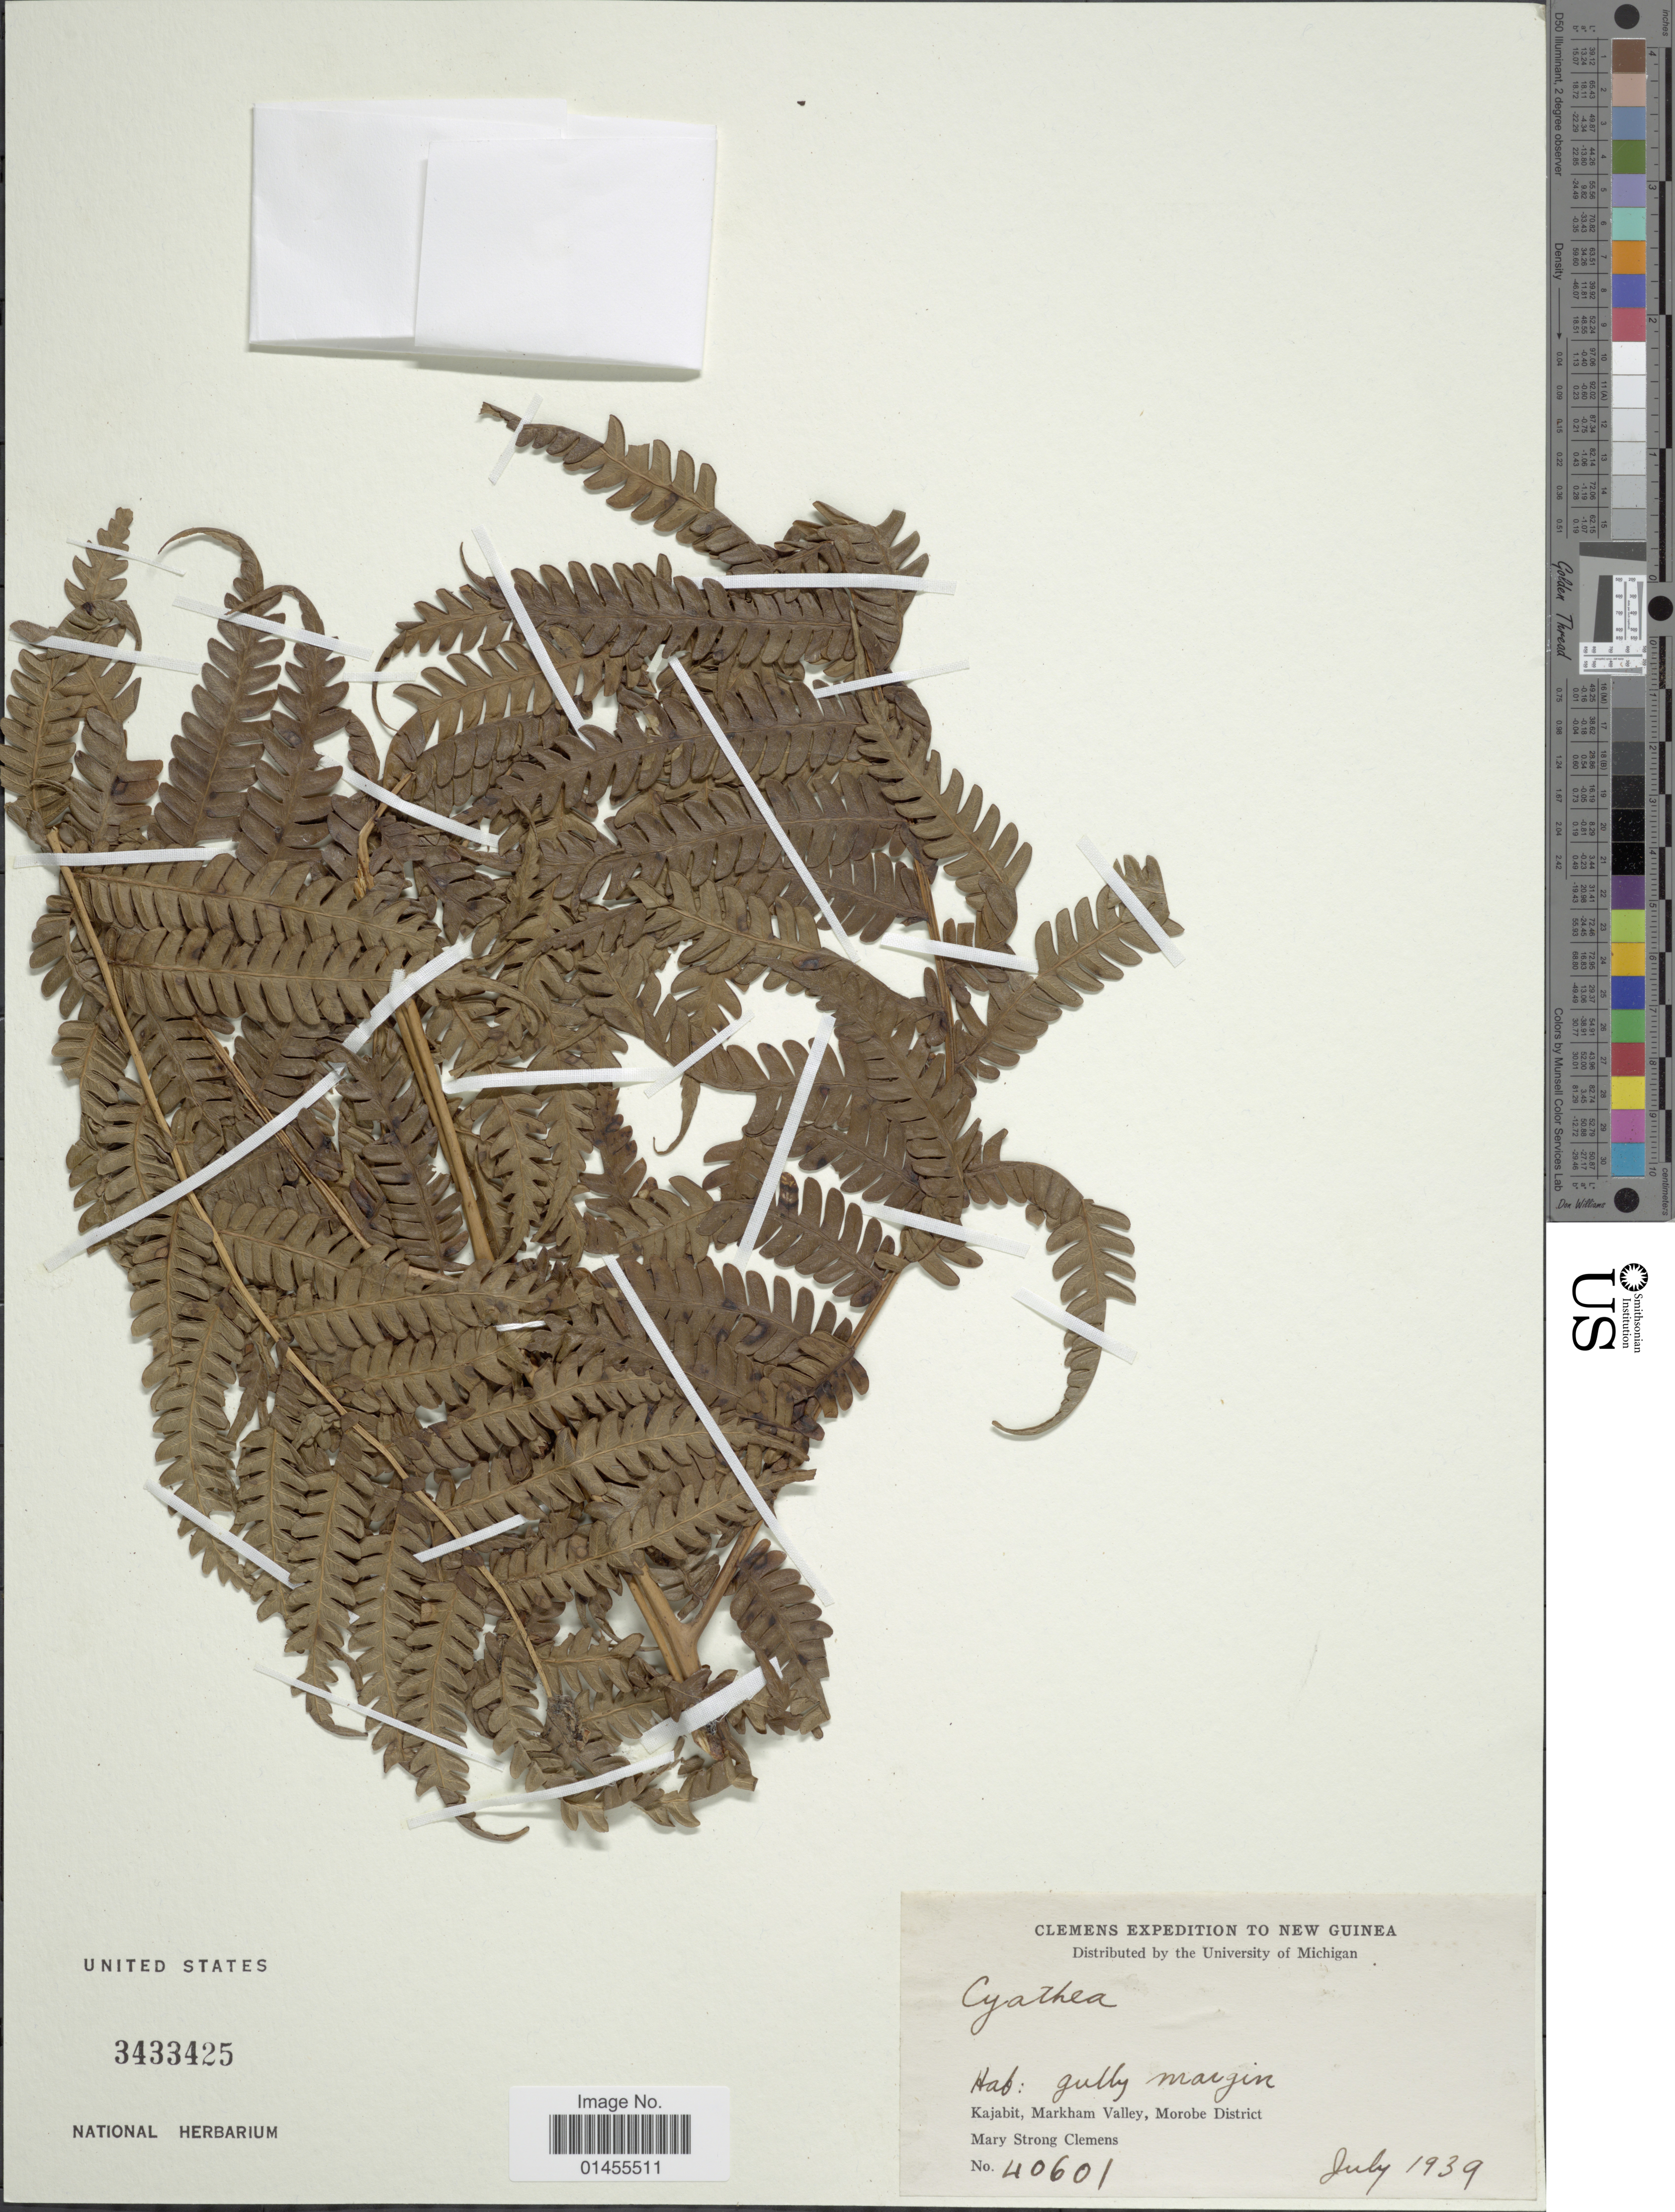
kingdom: Plantae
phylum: Tracheophyta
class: Polypodiopsida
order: Cyatheales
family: Cyatheaceae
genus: Alsophila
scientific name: Alsophila geluensis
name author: (Rosenst.) R.M. Tryon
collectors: M. S. Clemens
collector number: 40601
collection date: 1939-07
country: Papua New Guinea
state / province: Morobe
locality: Kajabat, Markham Valley, Morobe District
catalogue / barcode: US 3433425